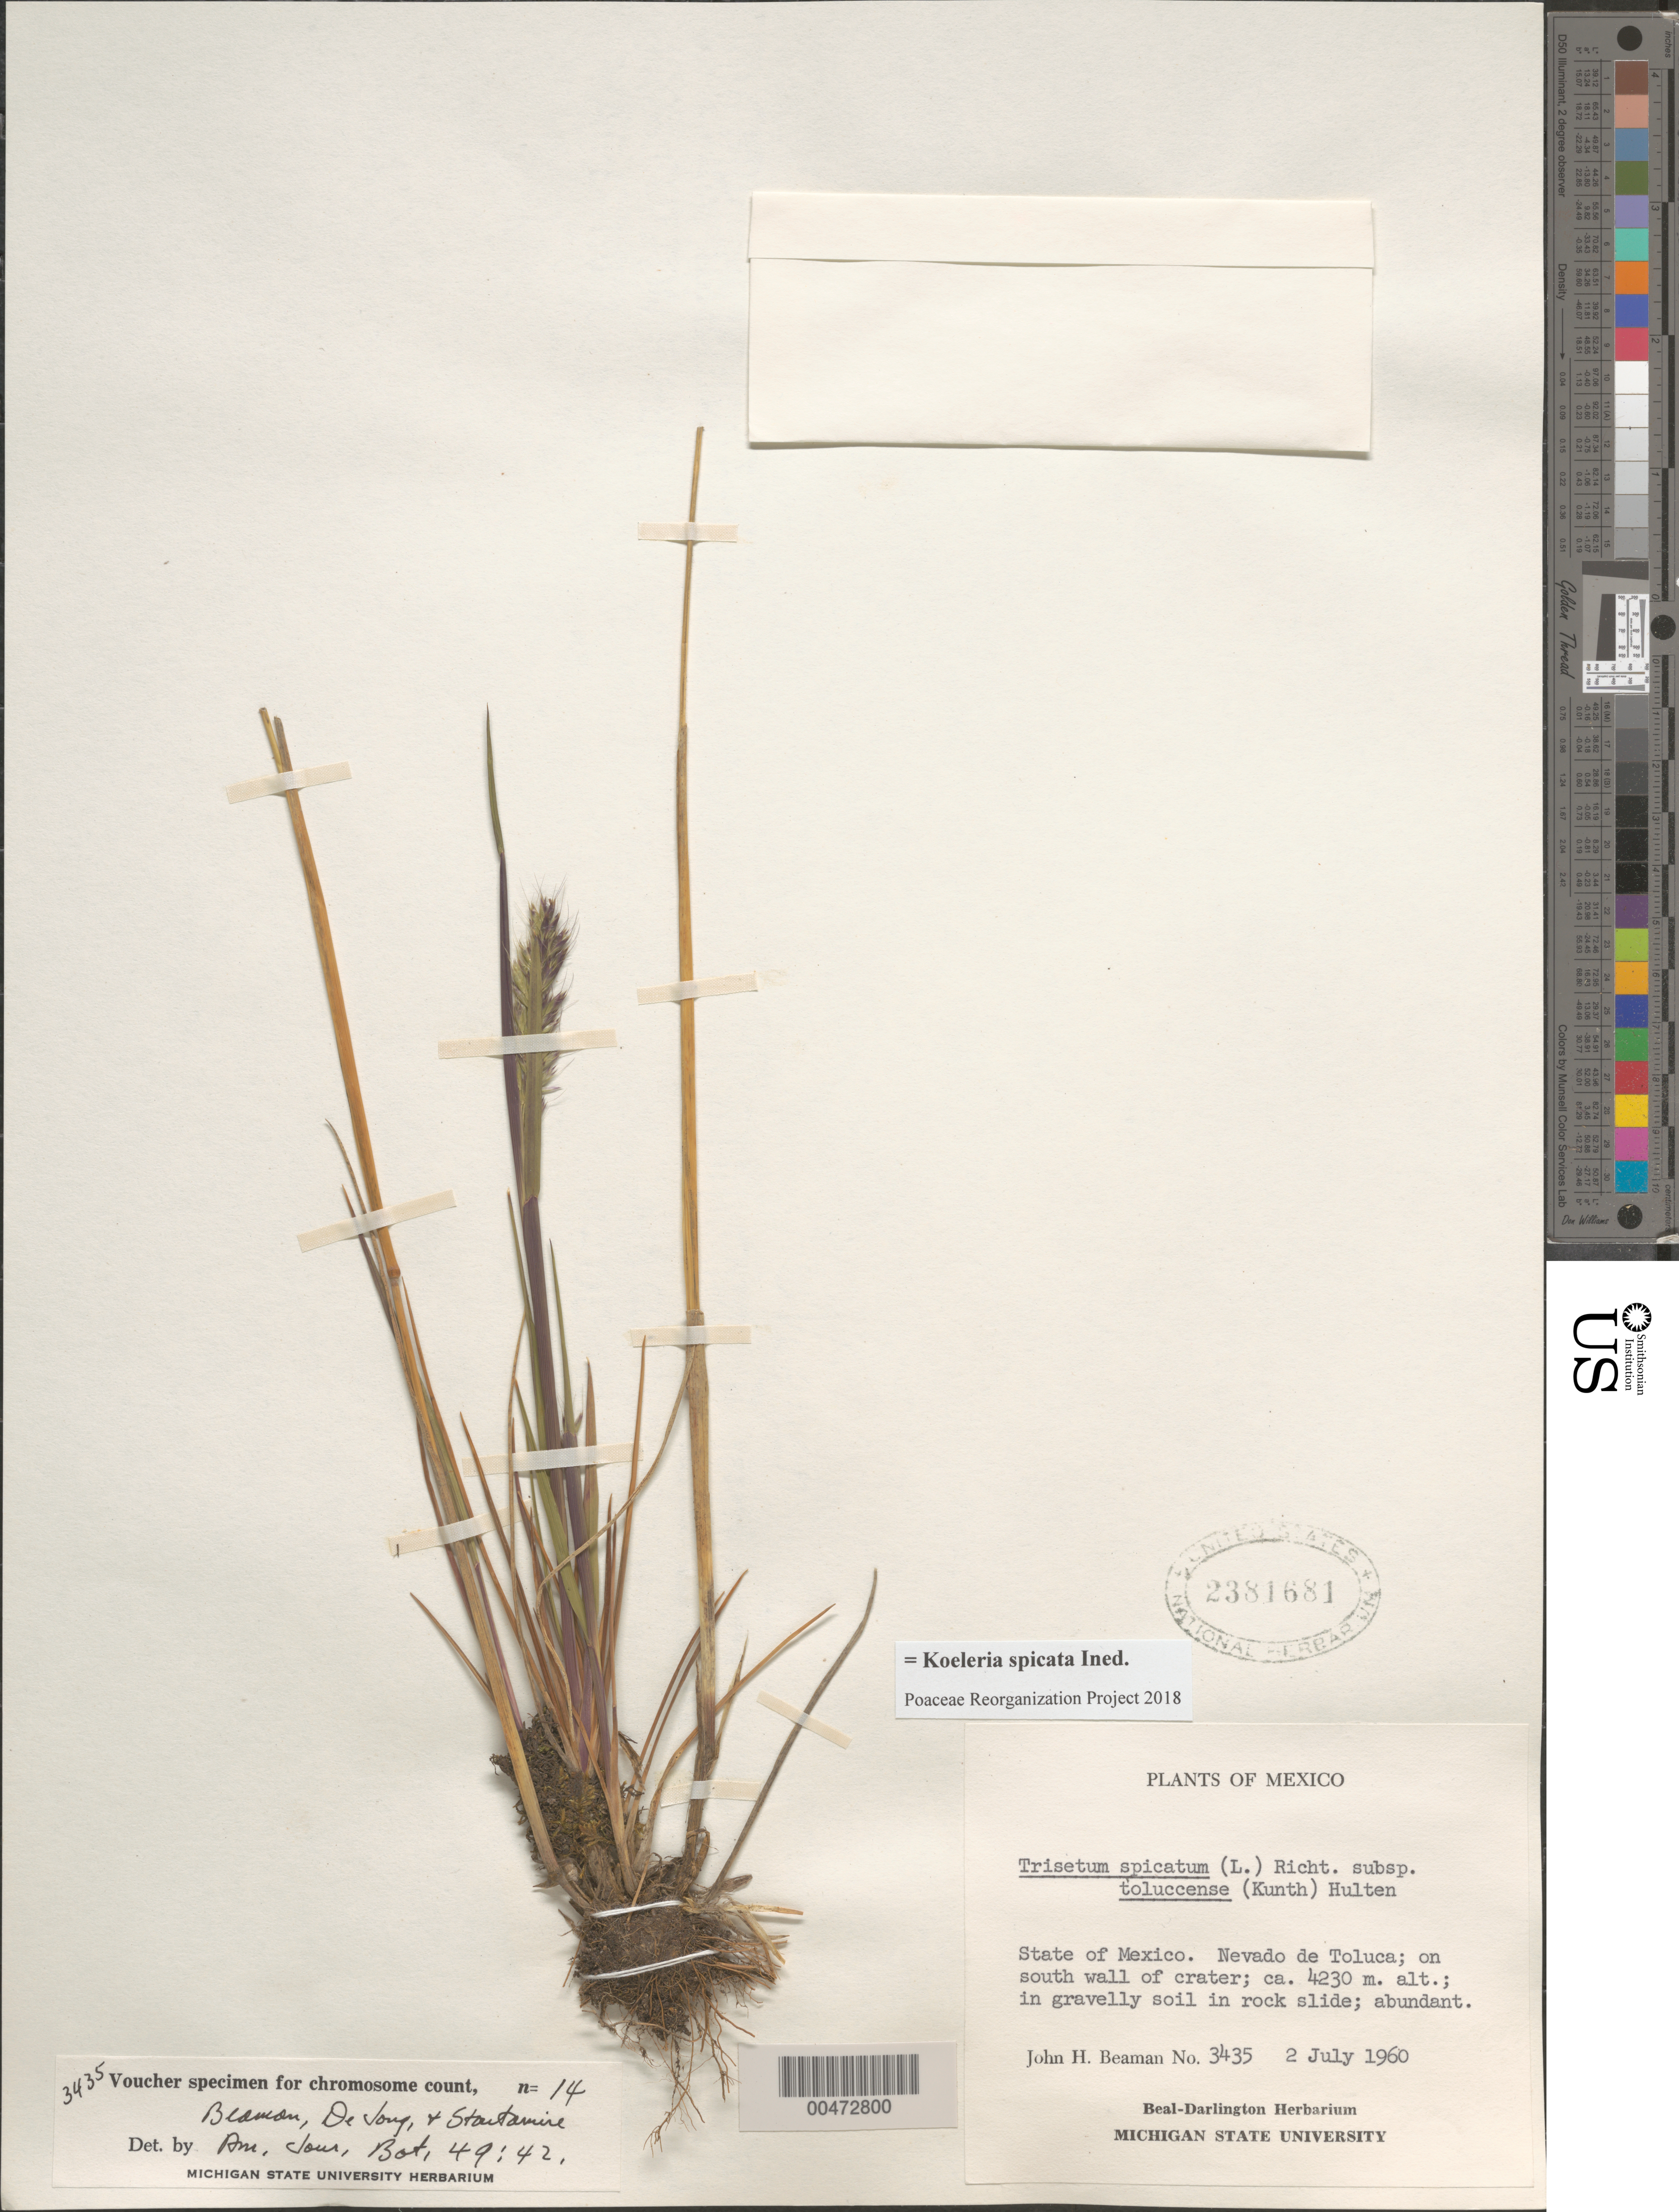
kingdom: Plantae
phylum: Tracheophyta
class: Liliopsida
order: Poales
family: Poaceae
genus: Koeleria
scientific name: Koeleria spicata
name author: (L.) Barberá et al.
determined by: Poaceae Reorganization Project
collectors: J. H. Beaman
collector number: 3435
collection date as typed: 2 Jul 1960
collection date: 1960-07-02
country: Mexico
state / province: México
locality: Nevado de Toluca, on S wall of crater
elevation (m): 4230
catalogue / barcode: US 2381681